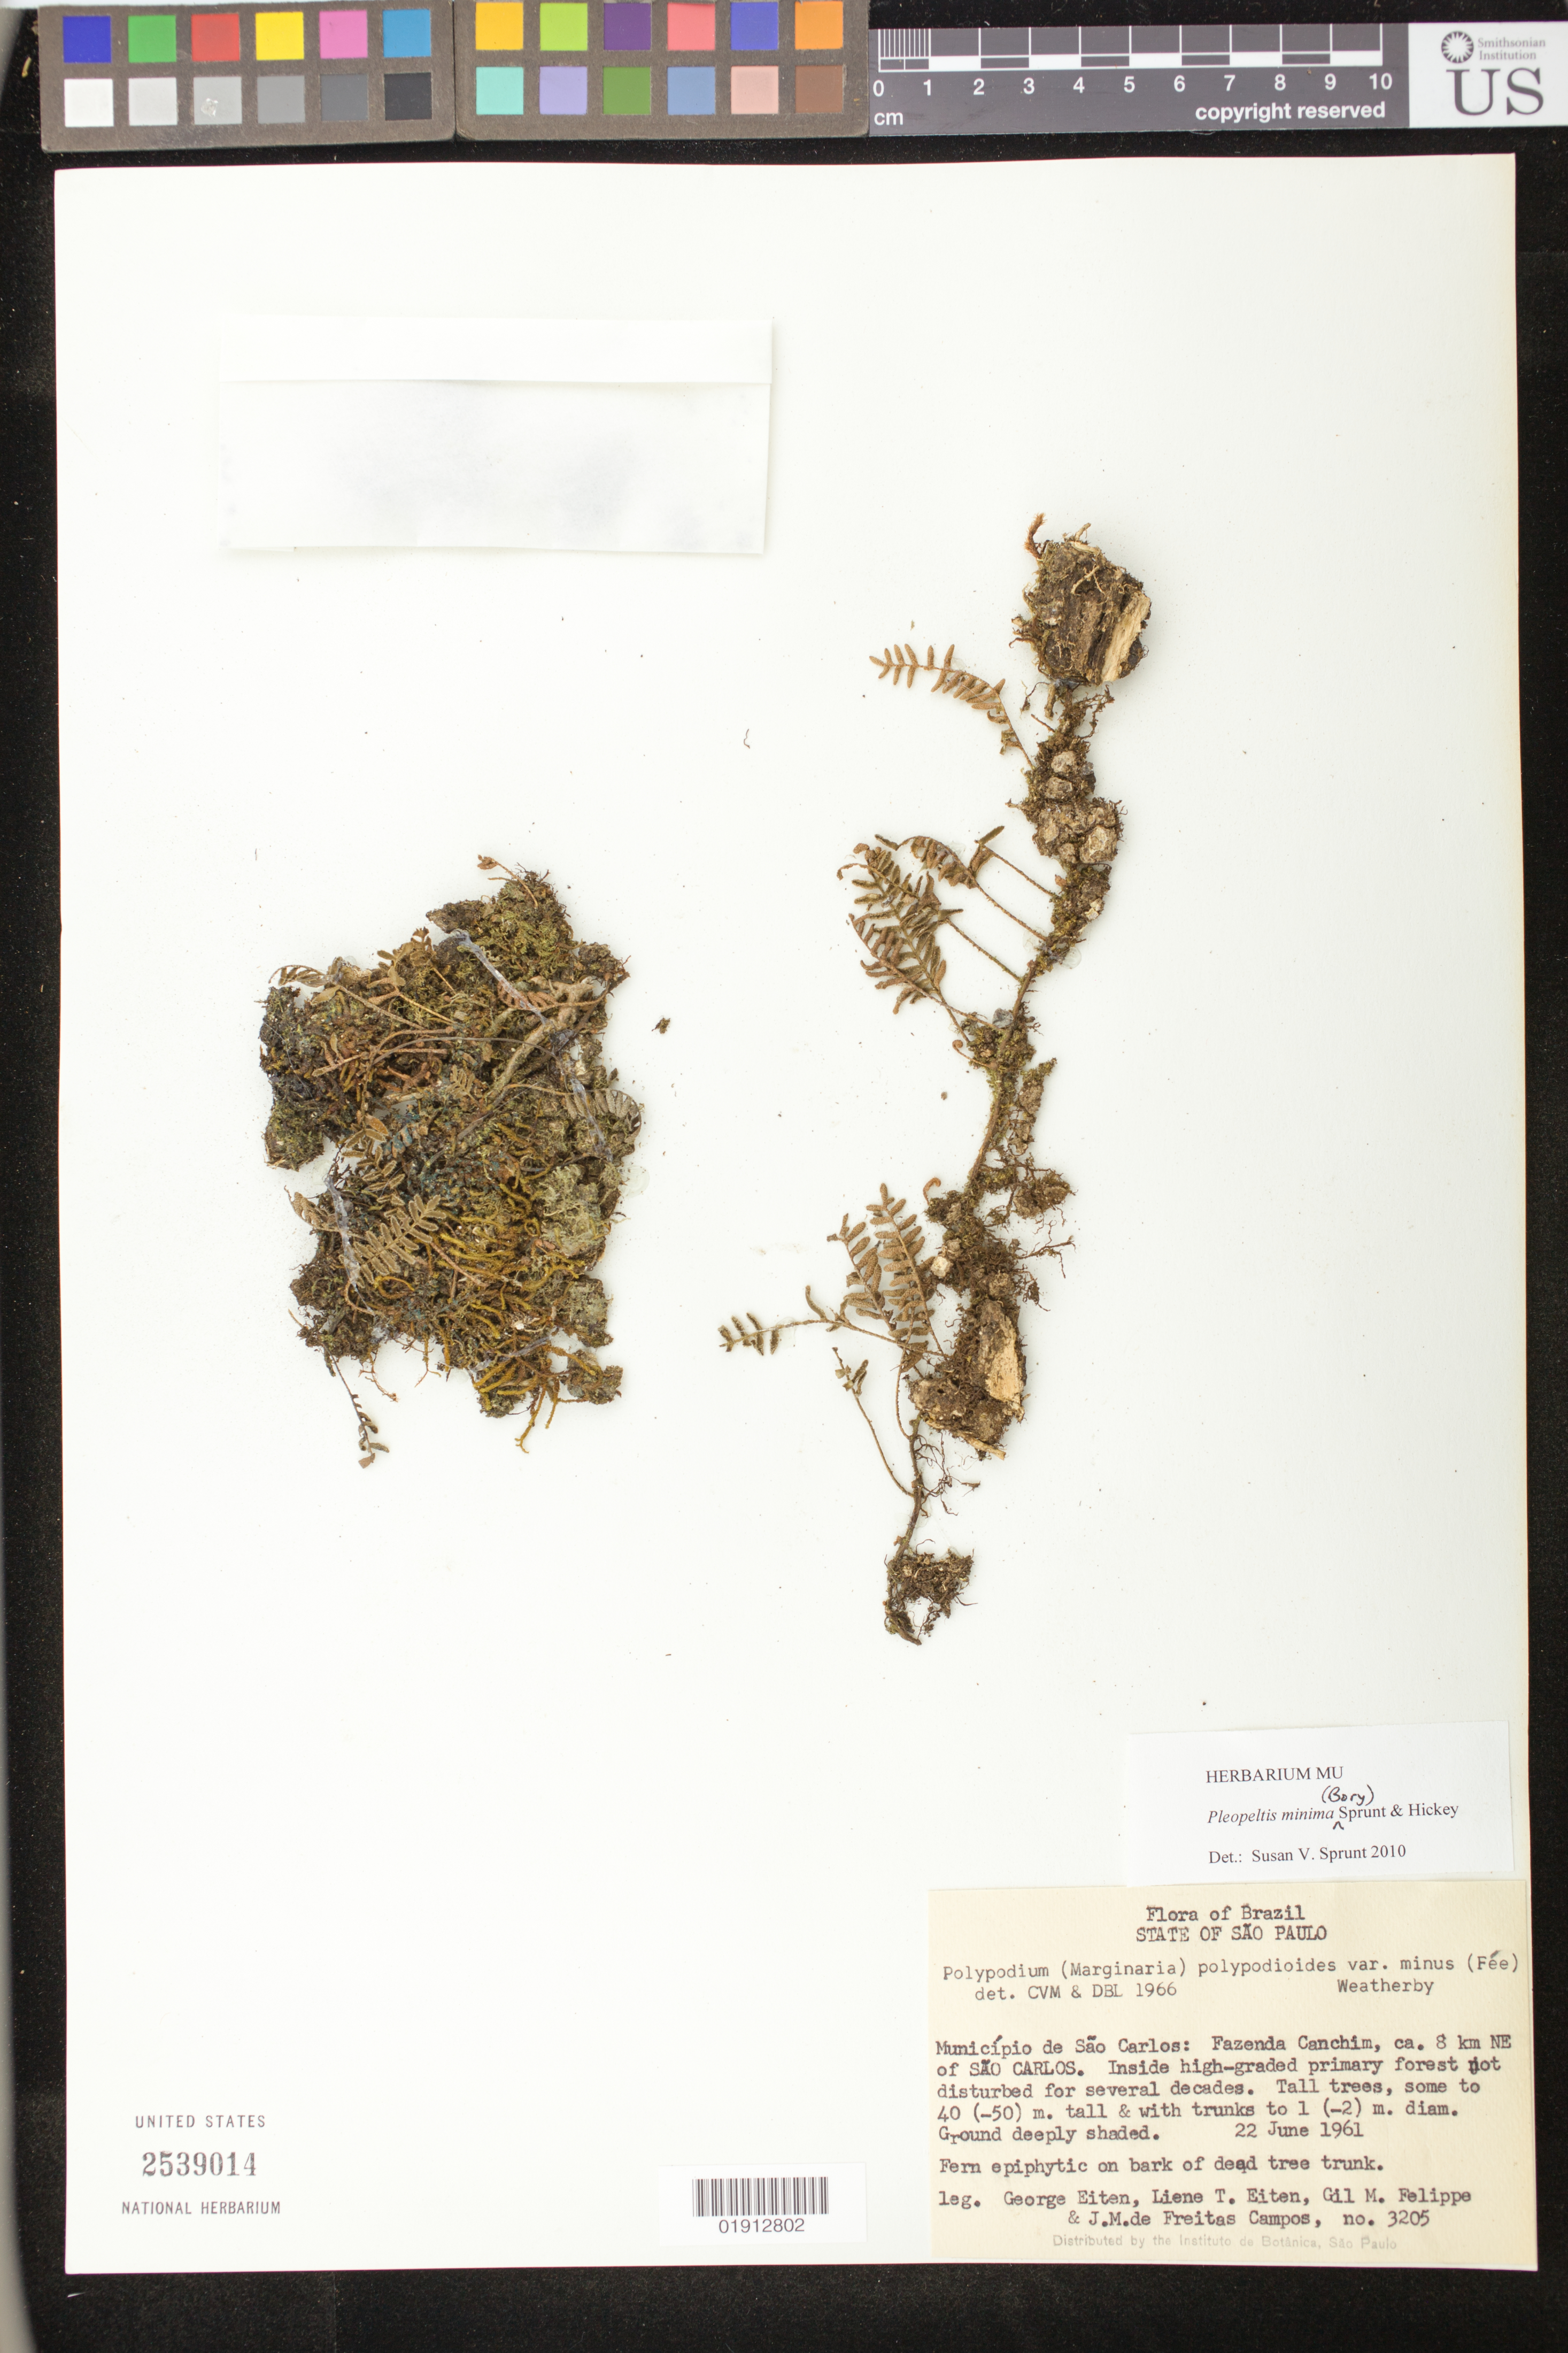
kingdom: Plantae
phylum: Tracheophyta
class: Polypodiopsida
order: Polypodiales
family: Polypodiaceae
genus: Pleopeltis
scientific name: Pleopeltis minima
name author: (Bory) J. Prado & R. Y. Hirai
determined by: Sprunt, S. V.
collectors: G. Eiten, L. T. Eiten, G. M. Felippe & J. M. d. Freitas Campos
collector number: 3205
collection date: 1961-06-22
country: Brazil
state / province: São Paulo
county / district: São Carlos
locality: Fazenda Canchim, ca 8 km NE of São Carlos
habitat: Inside high-graded primary forest not disturbed for several decades. Tall trees, some to 40 (-50) m. tall & with trunks to 1 (-2) m. diam. Ground deeply shaded.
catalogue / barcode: US 2539014